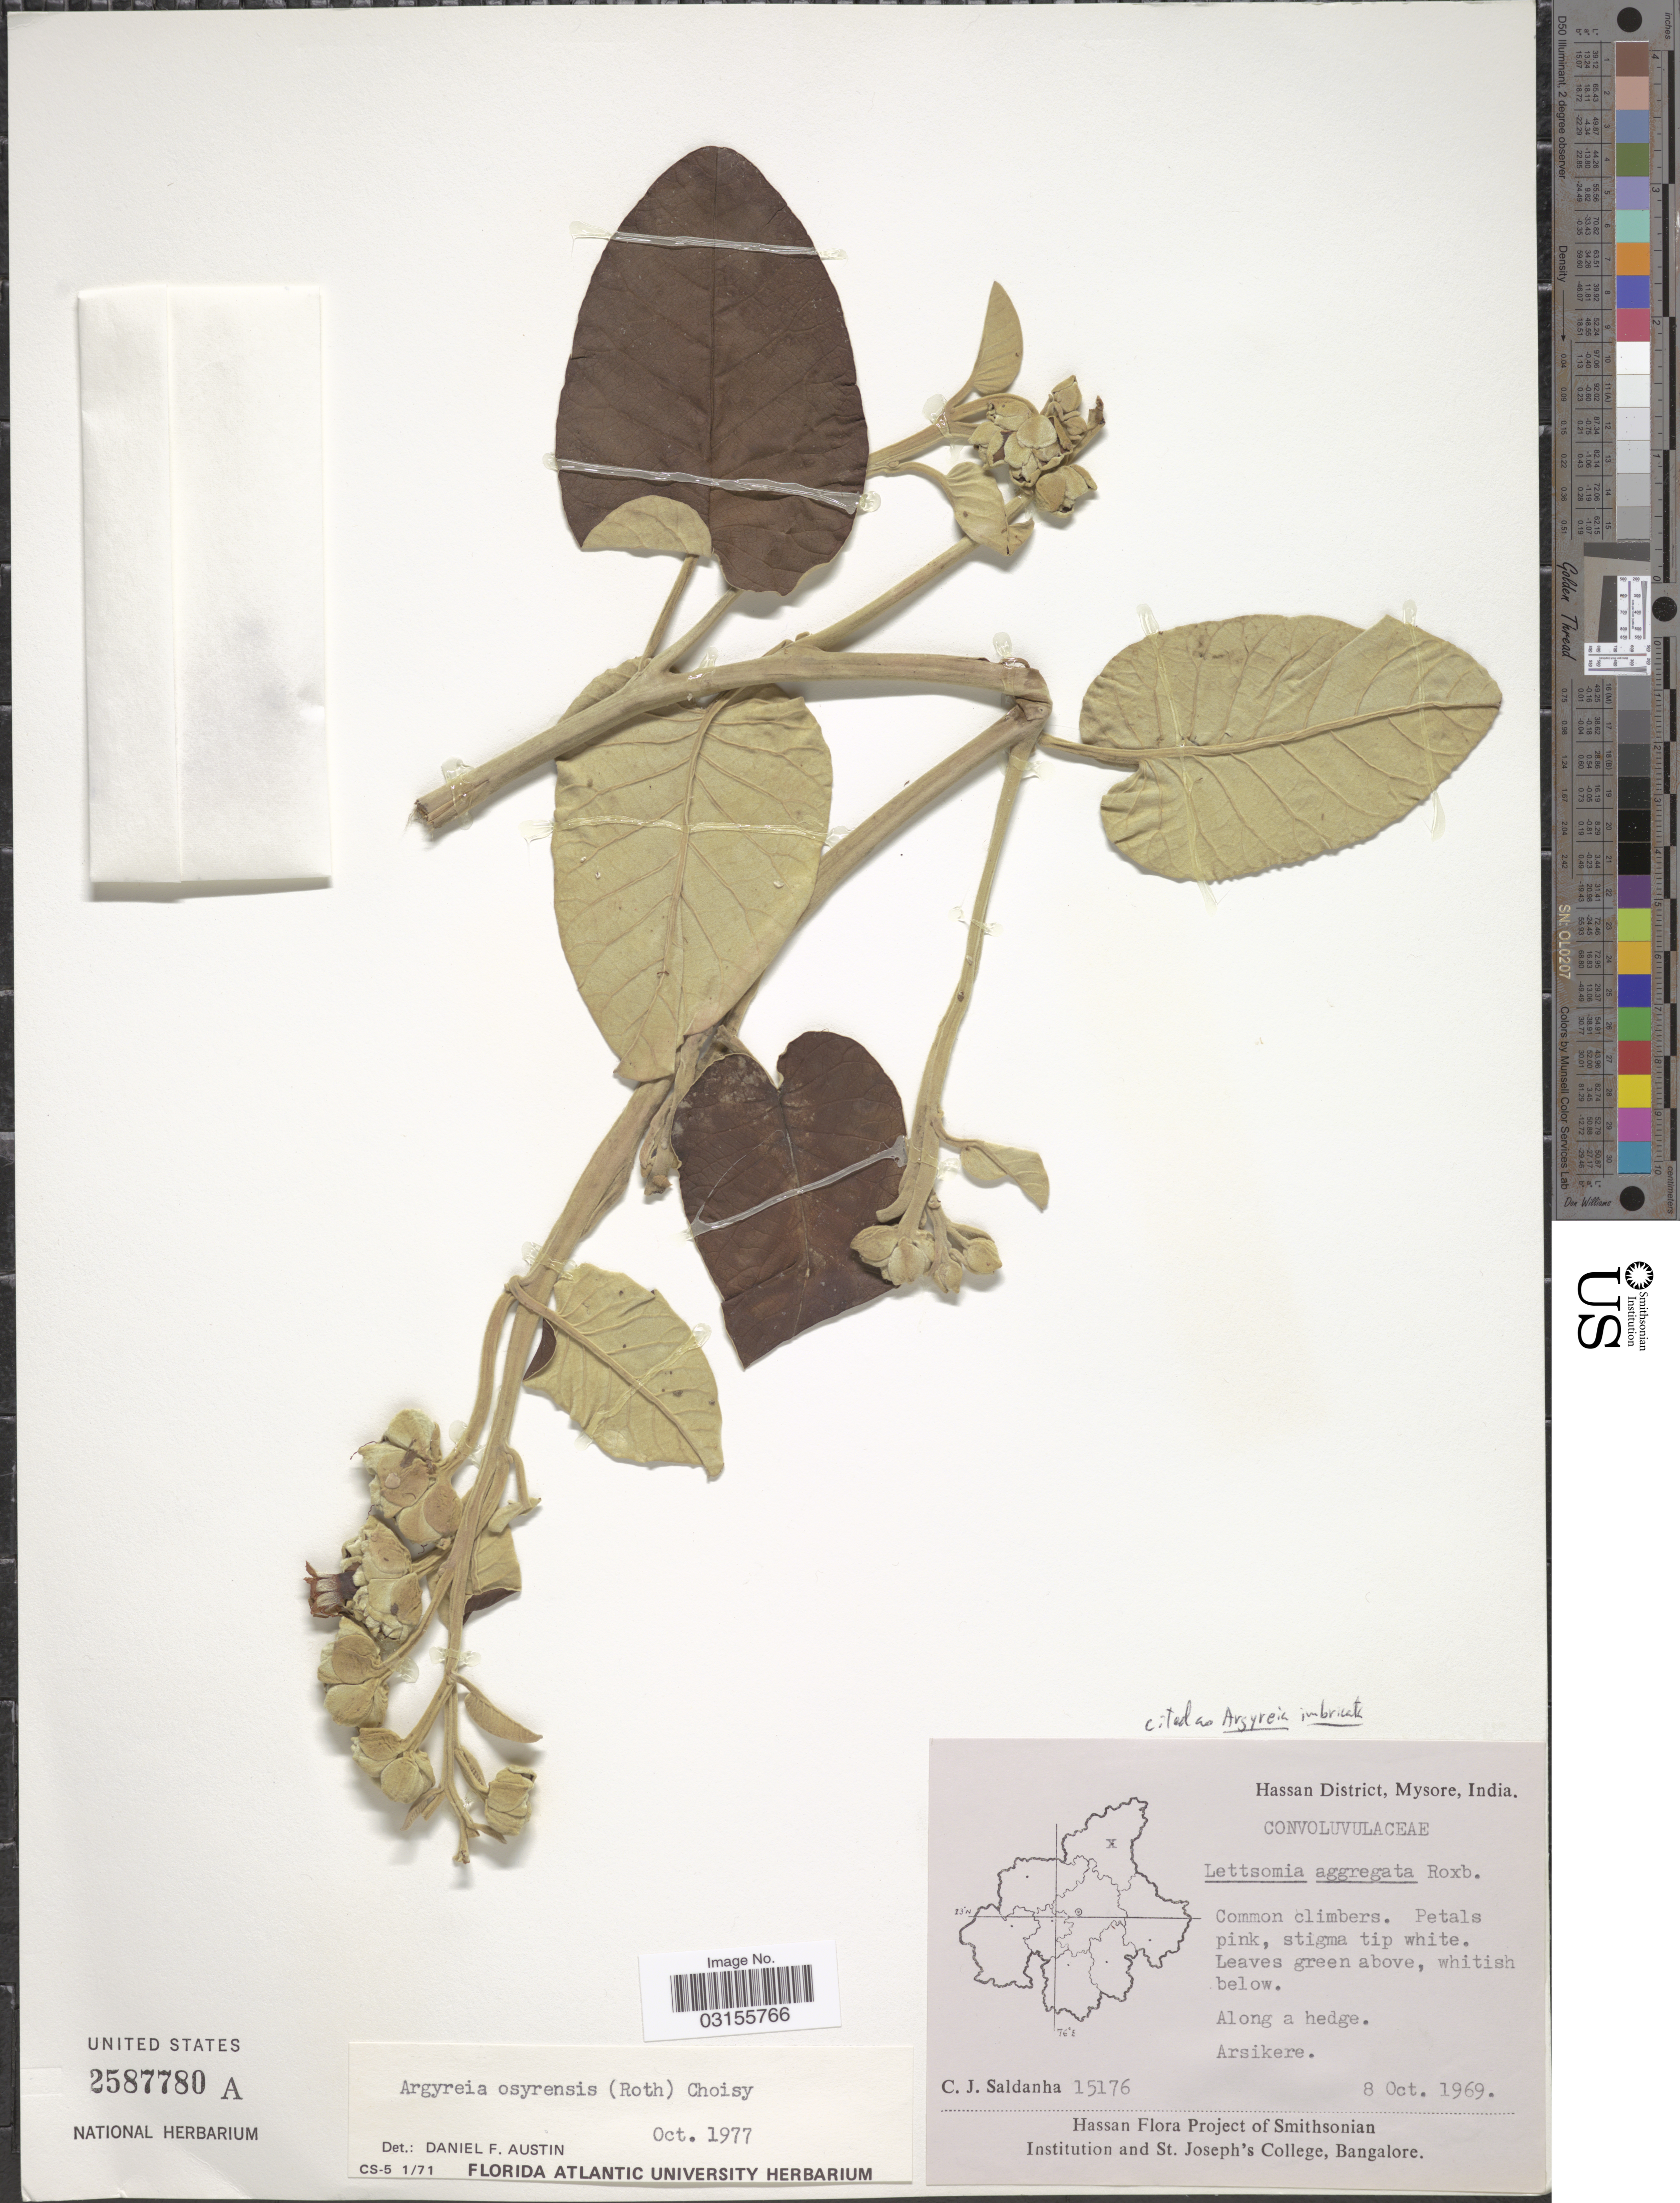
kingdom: Plantae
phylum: Tracheophyta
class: Magnoliopsida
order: Solanales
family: Convolvulaceae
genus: Argyreia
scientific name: Argyreia osyrensis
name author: Choisy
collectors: C. J. Saldanha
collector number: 15176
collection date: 1969-10-08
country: India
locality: Hassan District, Mysore. Along a hedge. Arsikere.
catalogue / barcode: US 2587780A